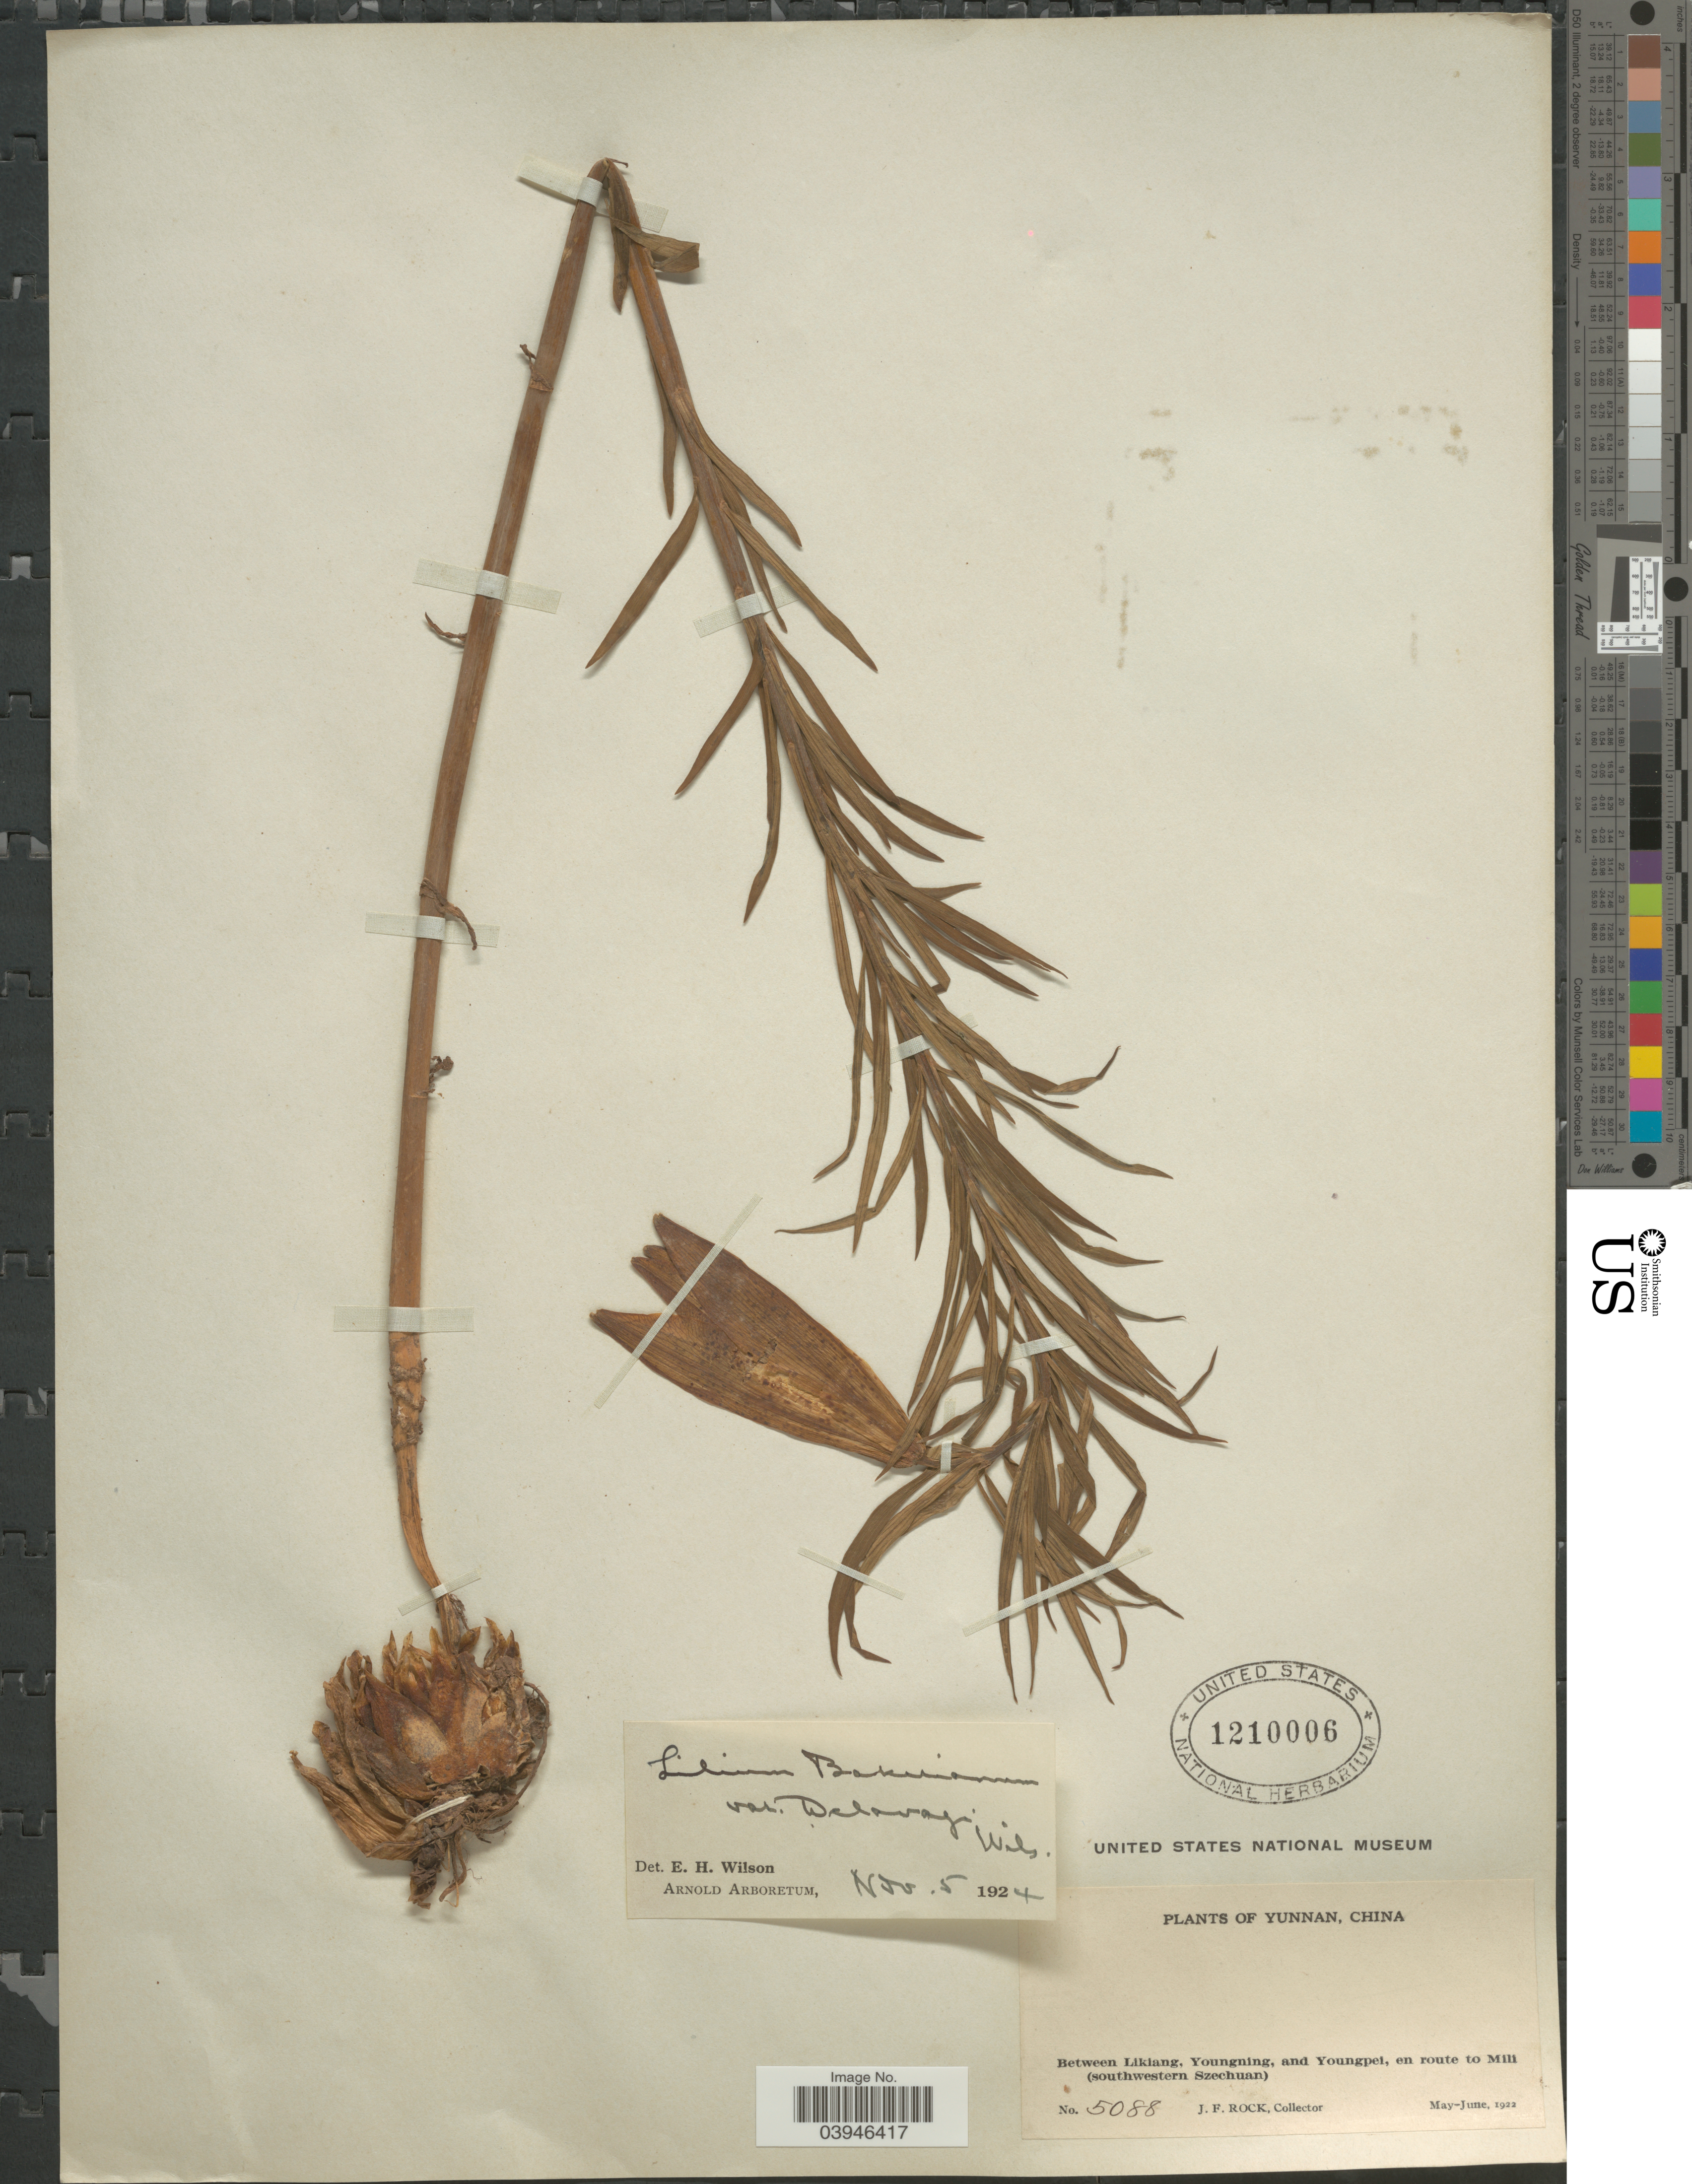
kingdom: Plantae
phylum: Tracheophyta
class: Liliopsida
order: Liliales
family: Liliaceae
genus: Lilium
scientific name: Lilium bakerianum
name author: Collett & Hemsl.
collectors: J. Rock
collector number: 5088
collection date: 1922-05/1922-06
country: China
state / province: Yunnan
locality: Between Likiang, Youngning, and Youngpei, en route to Mili (southwestern Szechuan).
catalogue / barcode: US 1210006